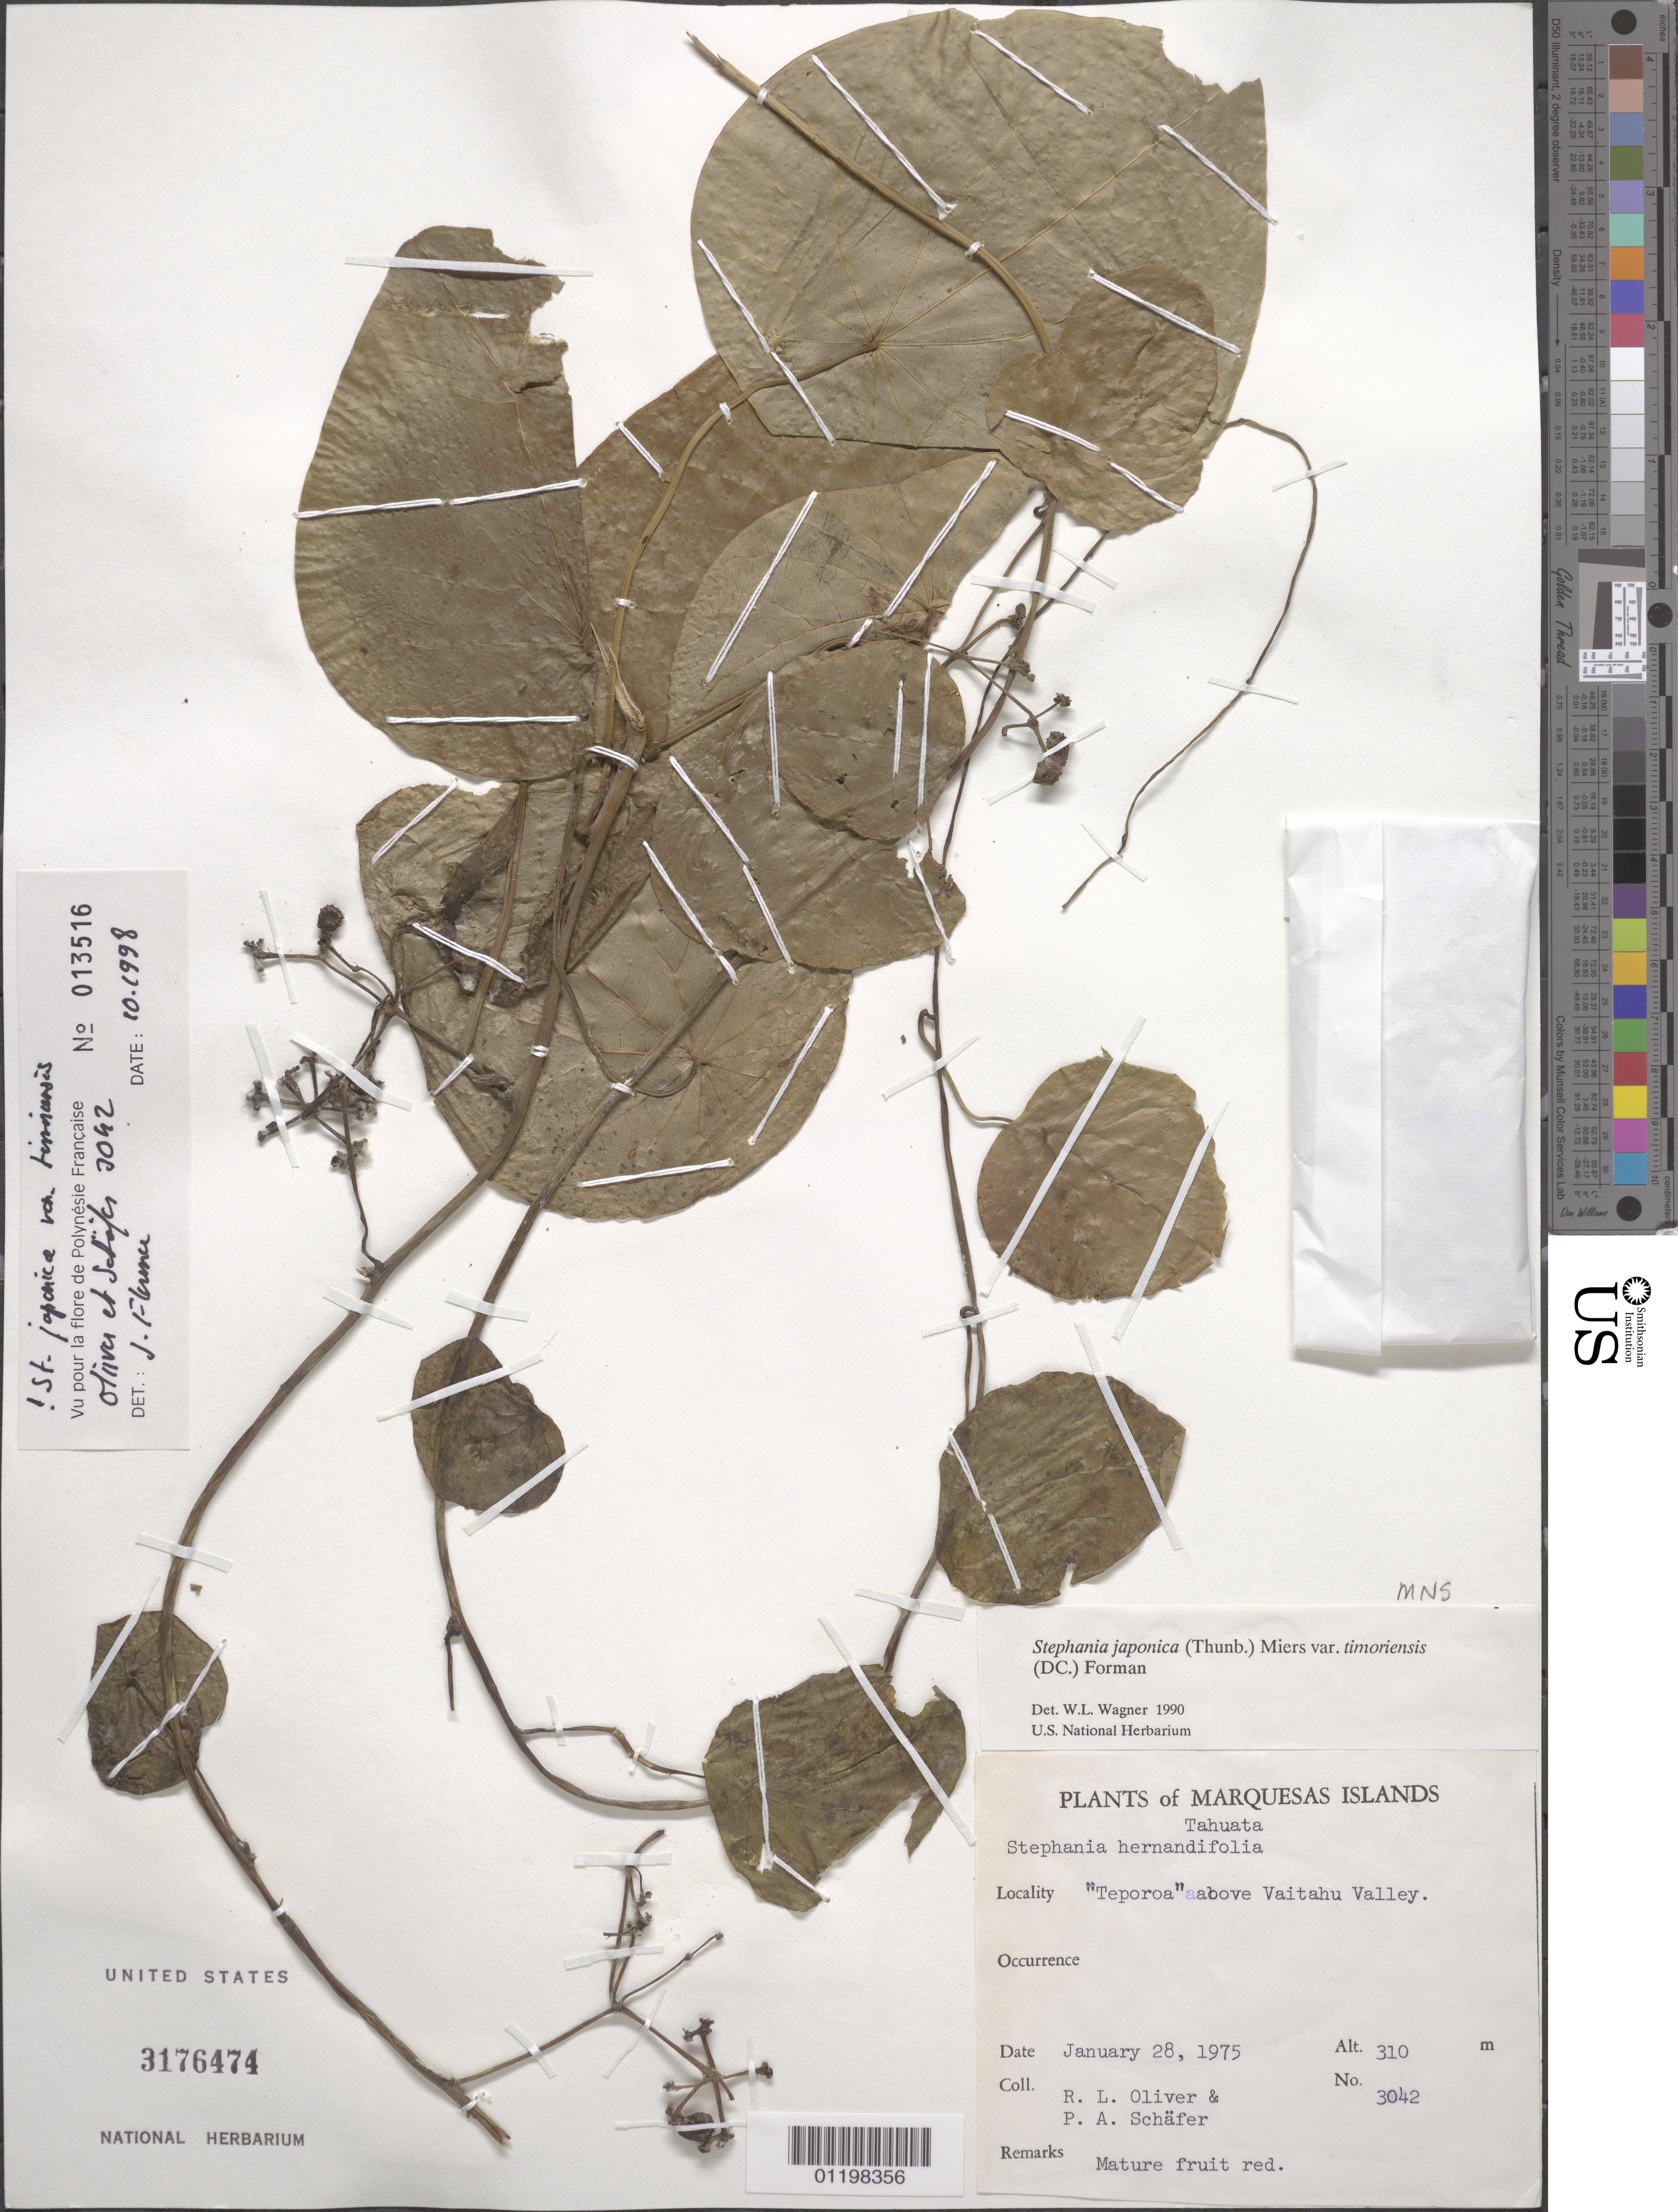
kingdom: Plantae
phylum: Tracheophyta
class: Magnoliopsida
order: Ranunculales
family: Menispermaceae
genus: Stephania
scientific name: Stephania japonica var. timoriensis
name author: (DC.) Forman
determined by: Wagner, W. L., (BOT), Smithsonian Institution - National Museum of Natural History (UNITED STATES)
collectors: R. L. Oliver & P. A. Schäfer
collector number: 3042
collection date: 1975-01-28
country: French Polynesia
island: Tahuata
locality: "Teporoa" above Vaitahu Valley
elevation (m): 310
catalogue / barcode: US 3176474